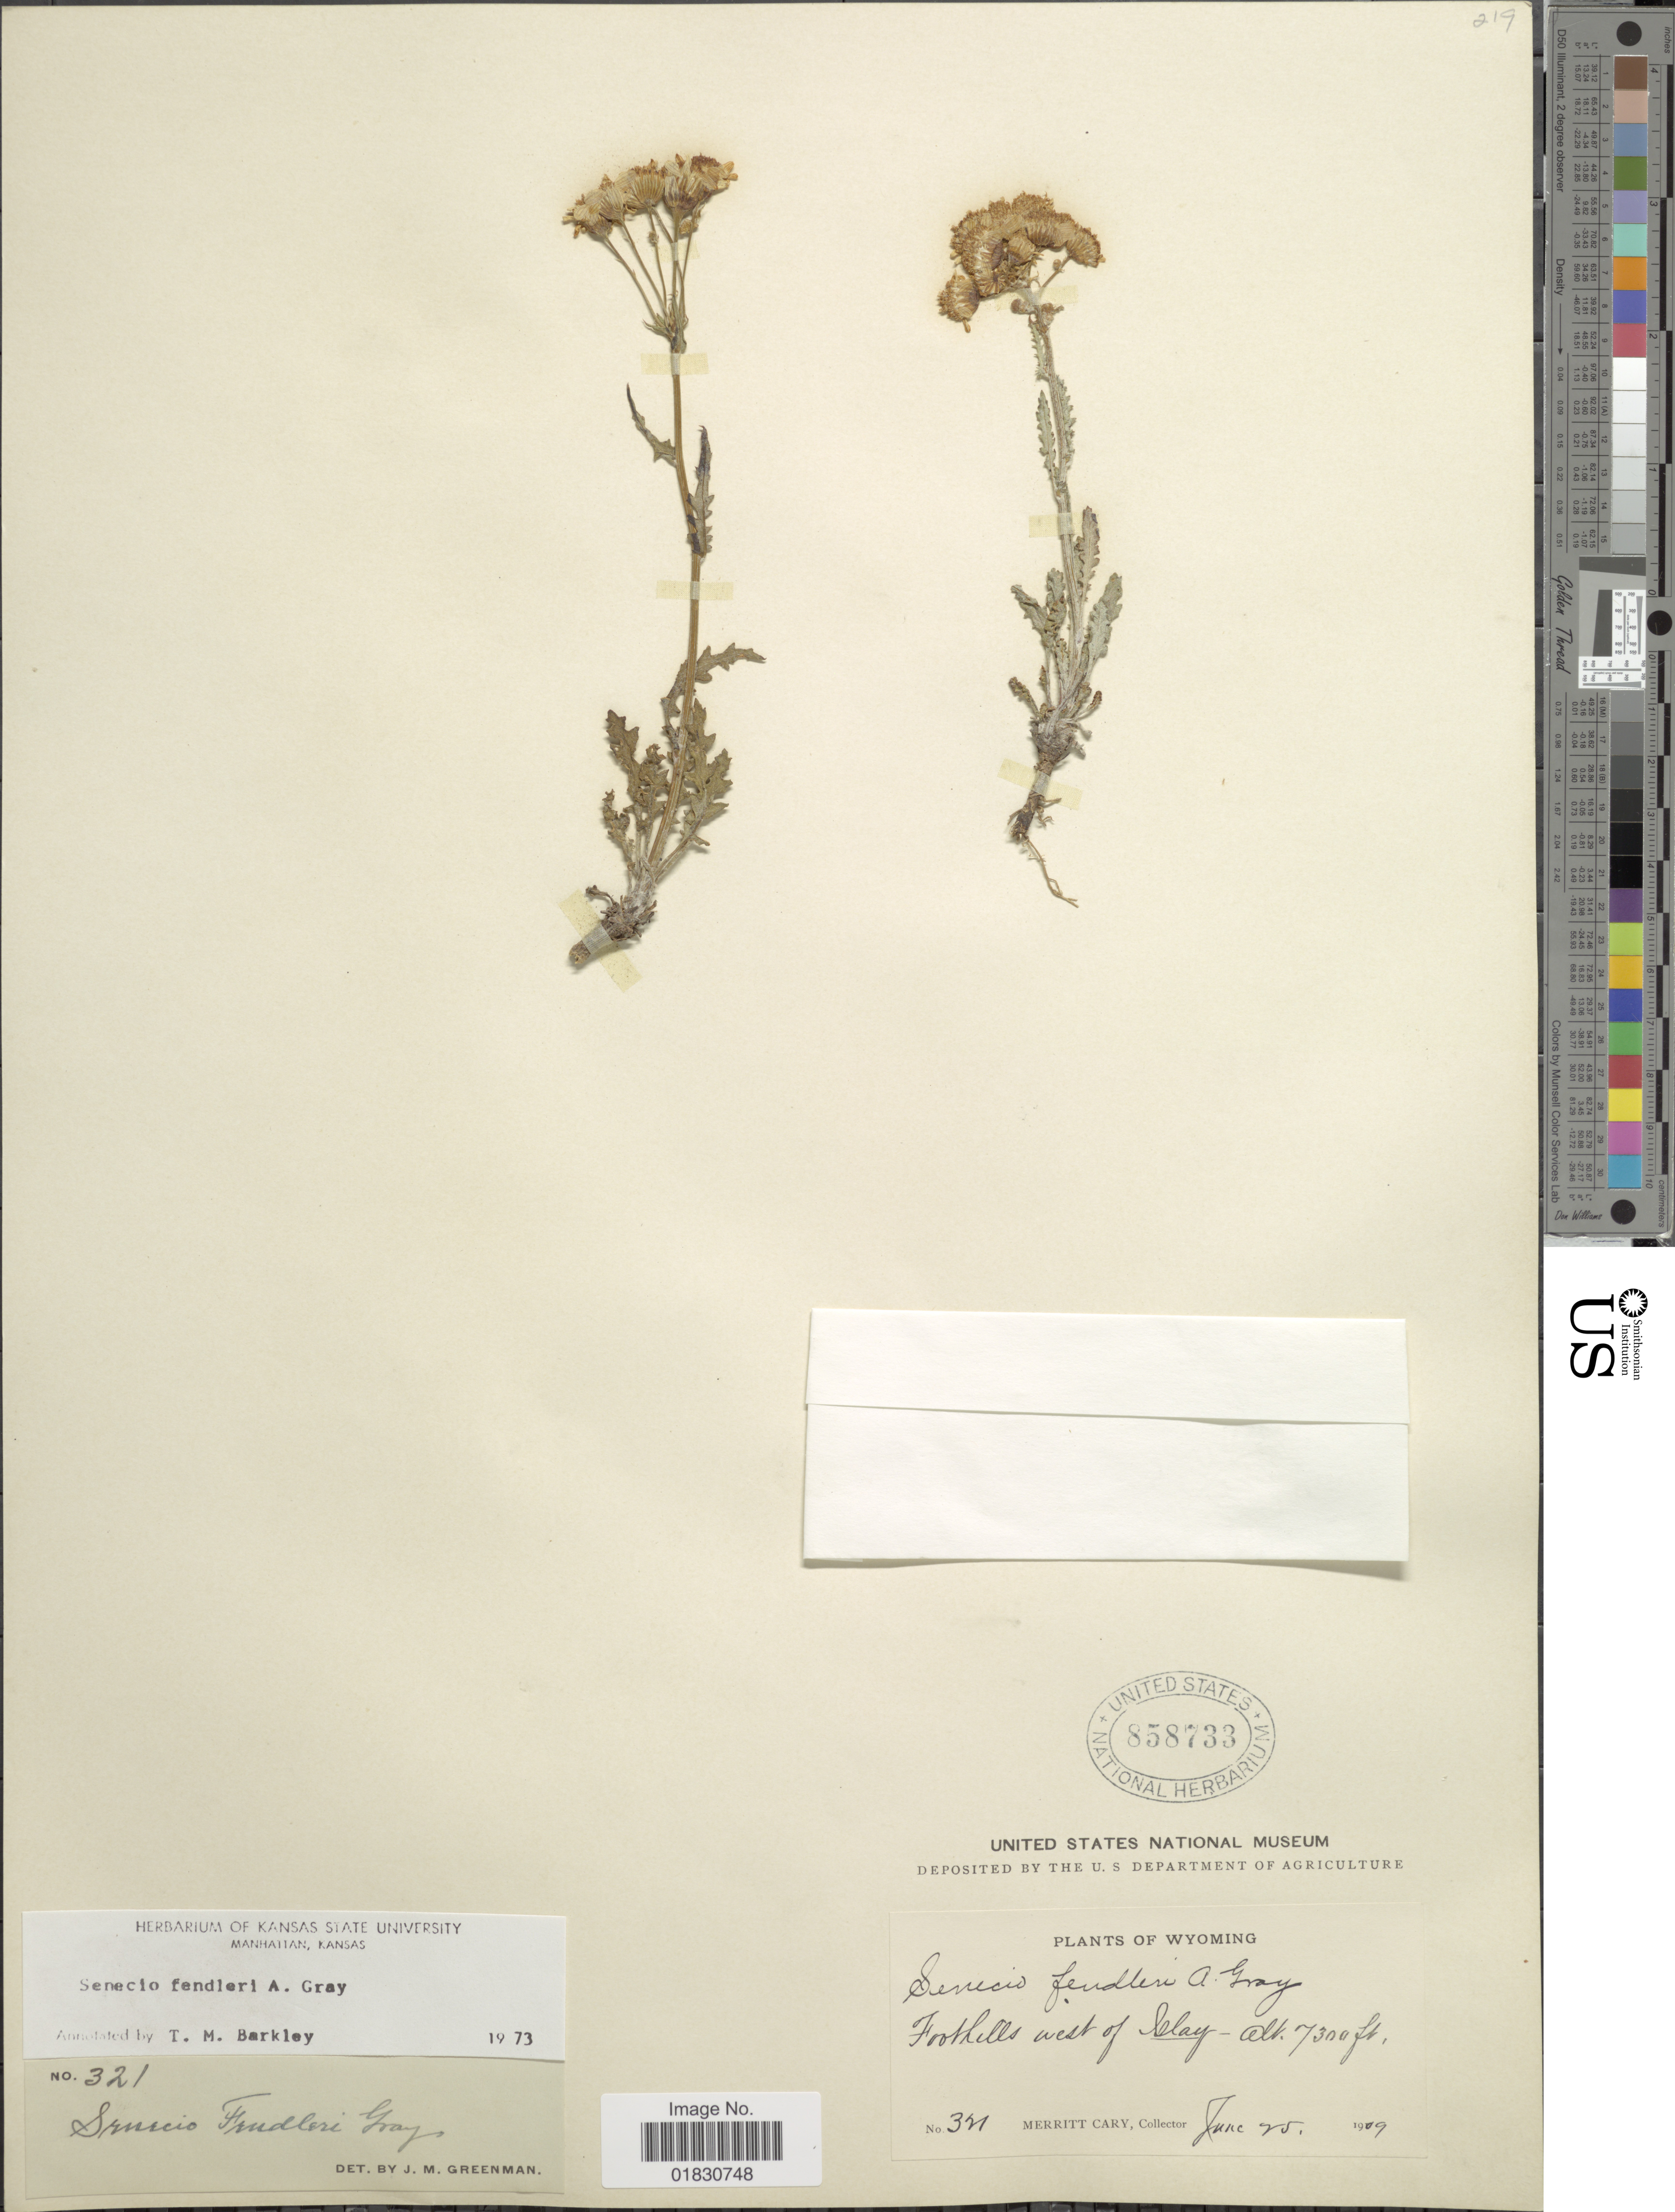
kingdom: Plantae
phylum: Tracheophyta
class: Magnoliopsida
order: Asterales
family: Asteraceae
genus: Packera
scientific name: Packera fendleri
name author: (A. Gray) W.A. Weber & Á. Löve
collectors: M. Cary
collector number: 321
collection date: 1909-06-25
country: United States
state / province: Wyoming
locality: Foothills west of Islay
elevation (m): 2225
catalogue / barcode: US 858733